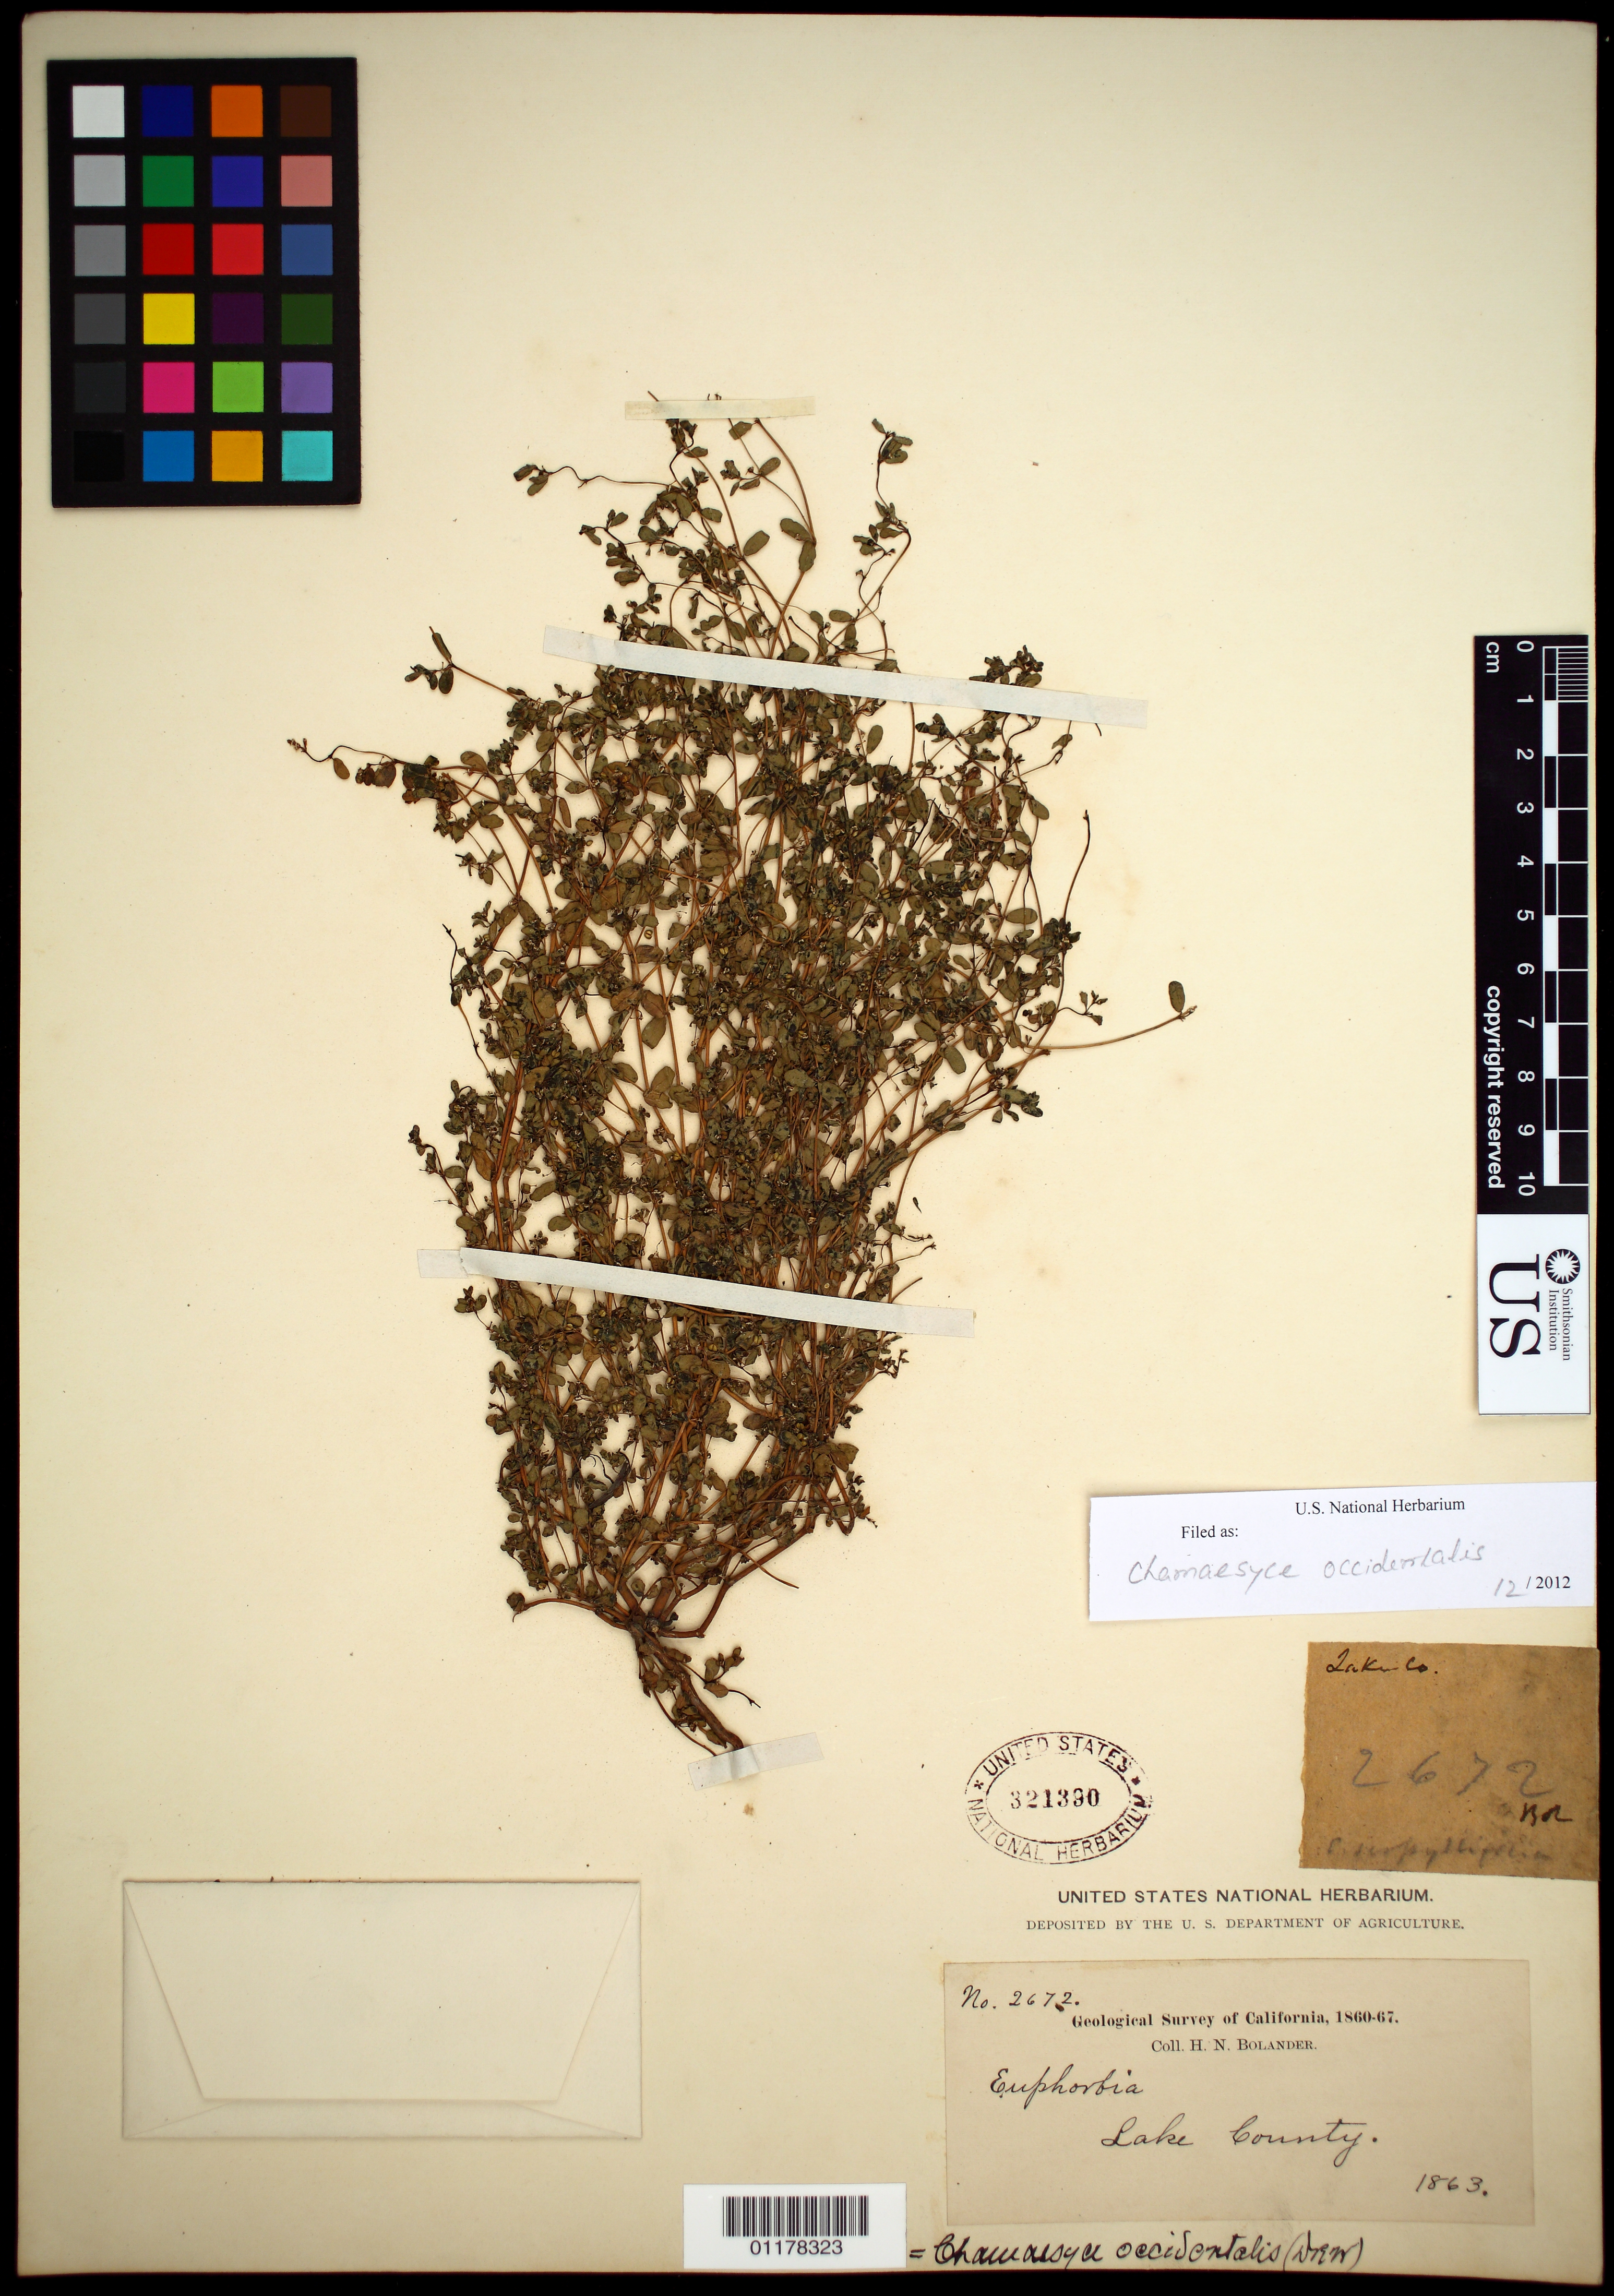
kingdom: Plantae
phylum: Tracheophyta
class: Magnoliopsida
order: Malpighiales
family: Euphorbiaceae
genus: Euphorbia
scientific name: Euphorbia serpillifolia subsp. serpillifolia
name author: Pers.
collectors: H. Bolander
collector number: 2672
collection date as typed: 1863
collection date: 1863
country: United States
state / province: California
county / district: Lake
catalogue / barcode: US 321390